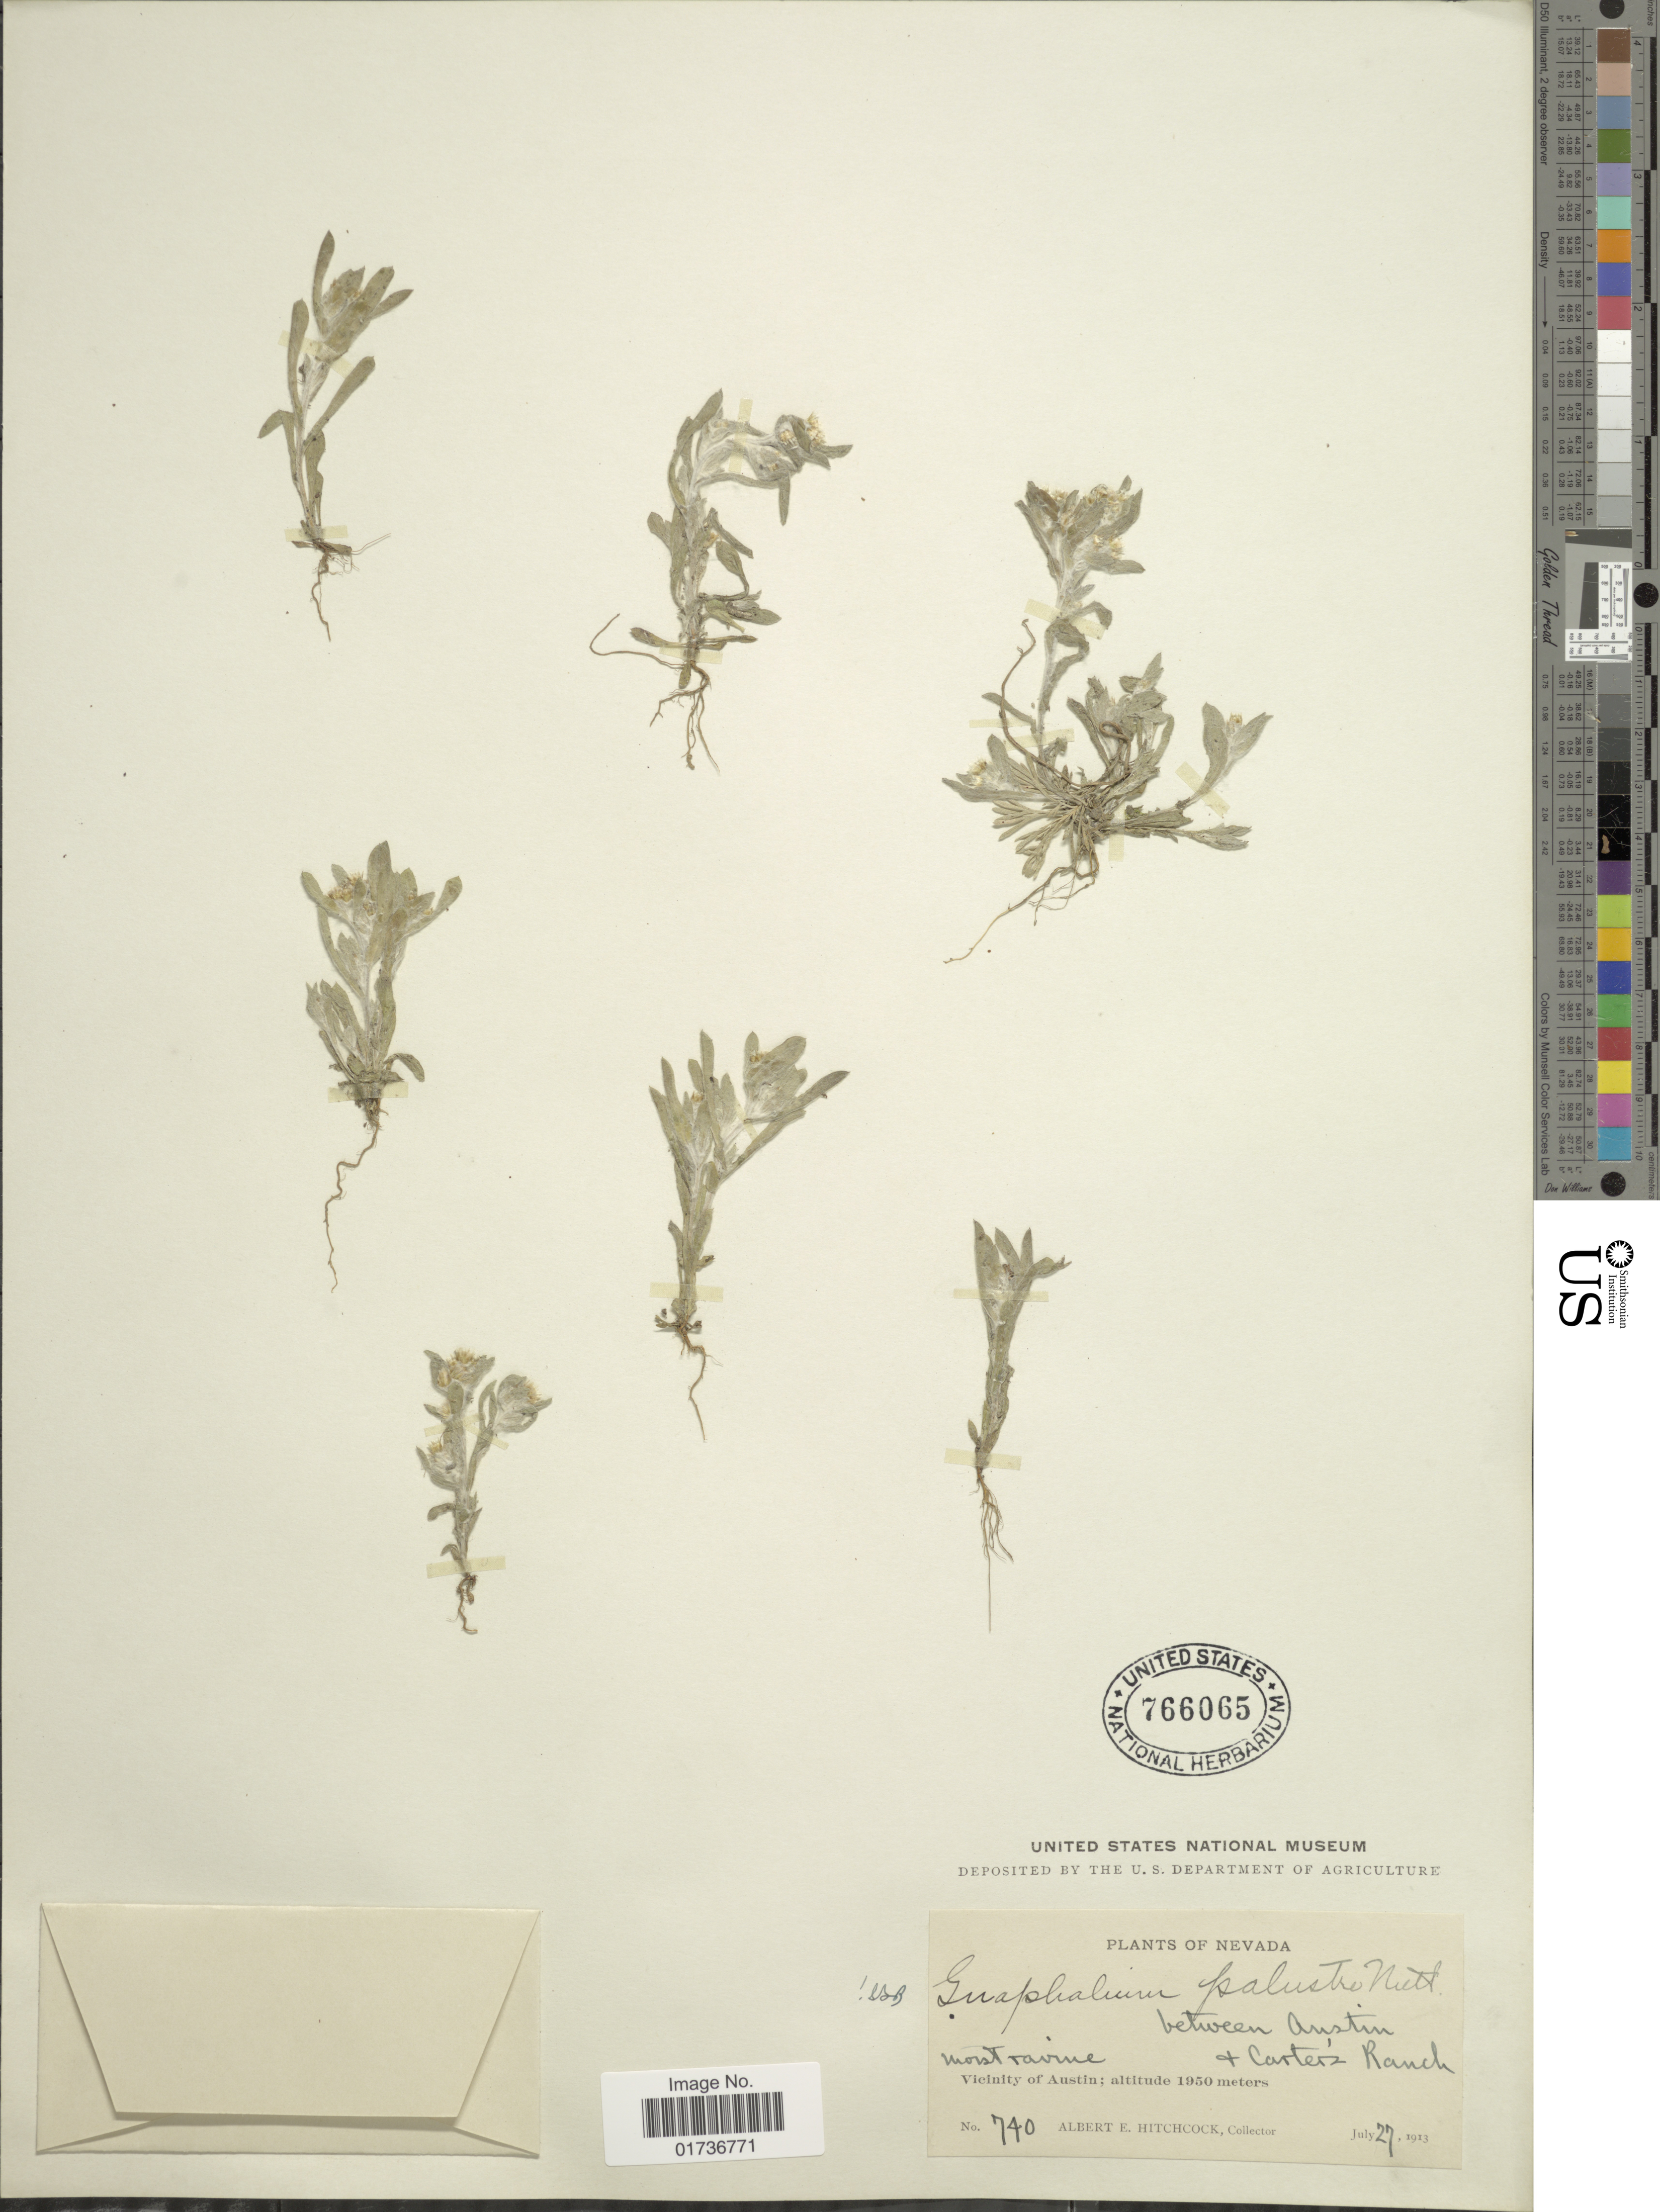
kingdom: Plantae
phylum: Tracheophyta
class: Magnoliopsida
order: Asterales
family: Asteraceae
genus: Gnaphalium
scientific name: Gnaphalium palustre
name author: Nutt.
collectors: A. Hitchcock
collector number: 740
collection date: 1913-07-27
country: United States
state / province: Nevada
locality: Between Austin + Carterz Ranch, Mosit ravine, Vicinity of Austin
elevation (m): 1950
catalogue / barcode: US 766065